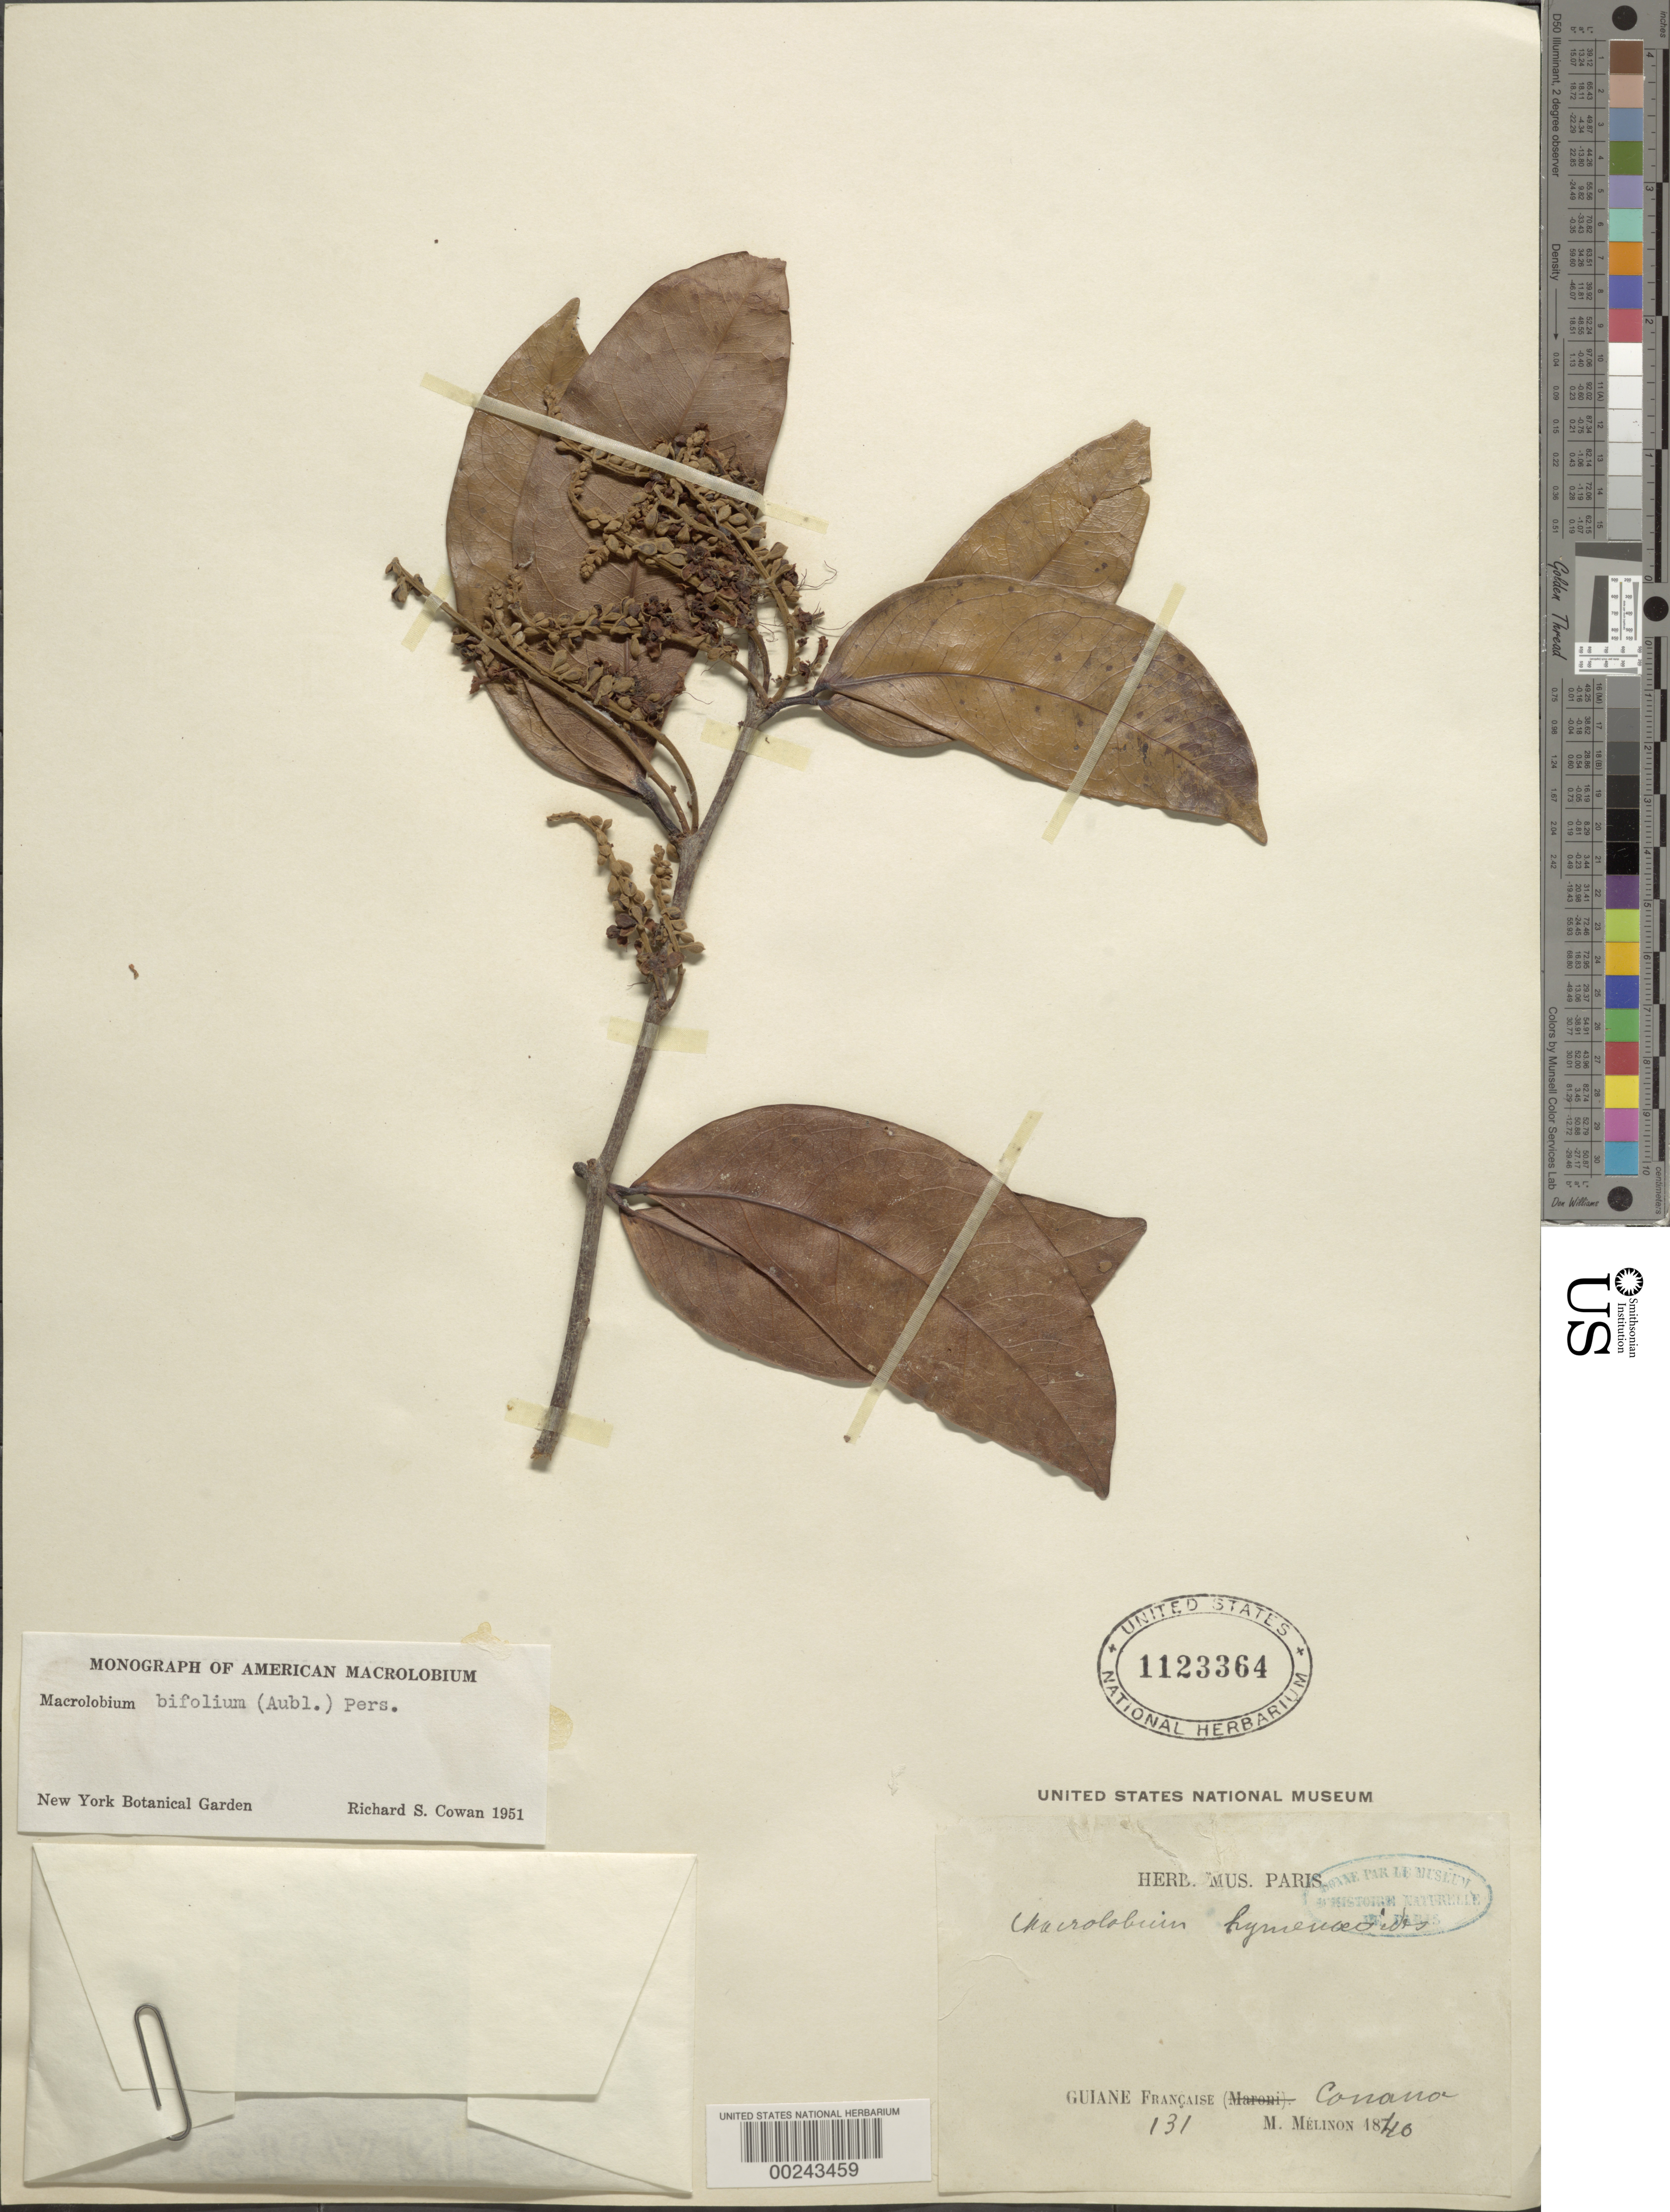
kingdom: Plantae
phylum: Tracheophyta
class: Magnoliopsida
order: Fabales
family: Fabaceae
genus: Macrolobium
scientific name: Macrolobium bifolium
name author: (Aubl.) Pers.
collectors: M. Melinon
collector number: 131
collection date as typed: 1840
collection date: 1840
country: French Guiana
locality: Conano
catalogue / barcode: US 1123364